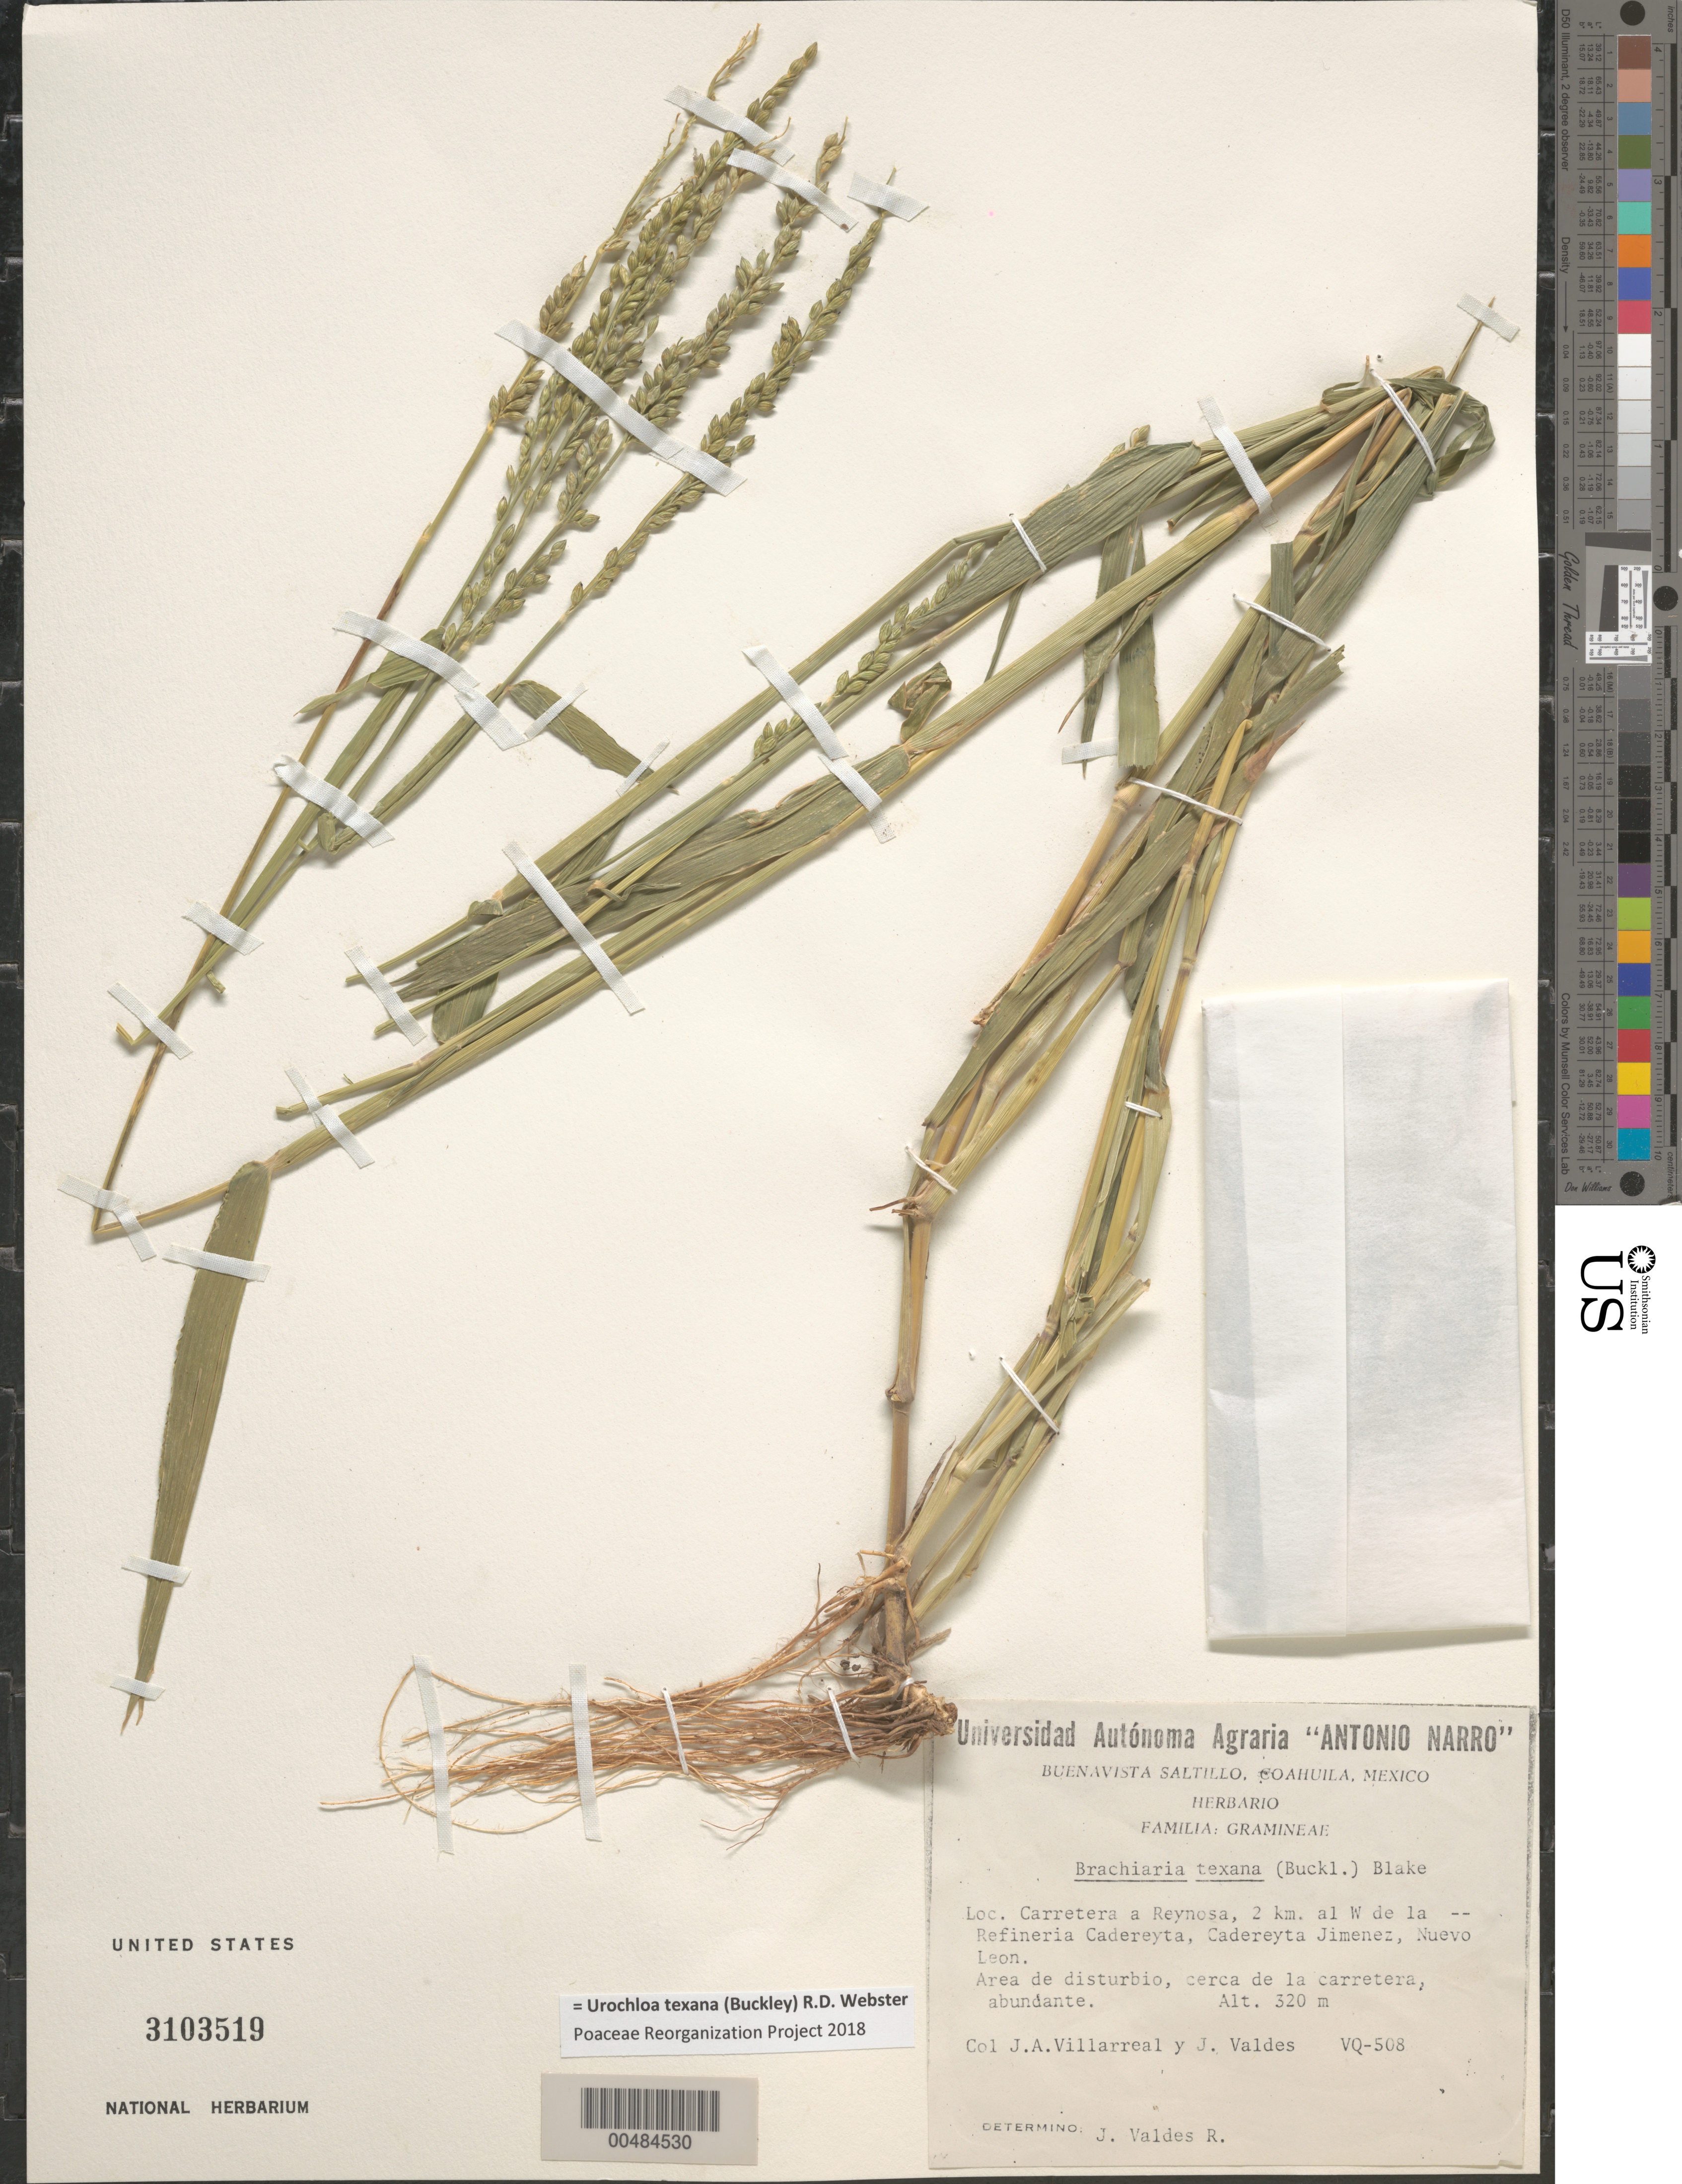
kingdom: Plantae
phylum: Tracheophyta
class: Liliopsida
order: Poales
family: Poaceae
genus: Brachiaria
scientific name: Brachiaria texanum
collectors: J. Villarreal & J. Valdes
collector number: VQ-508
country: Mexico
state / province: Nuevo León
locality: Carretera a Reynosa, 2 km al W de la-Refineria Cadereyta, Cadereyta Jimenez, Nuevo Leon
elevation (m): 320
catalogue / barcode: US 3103519